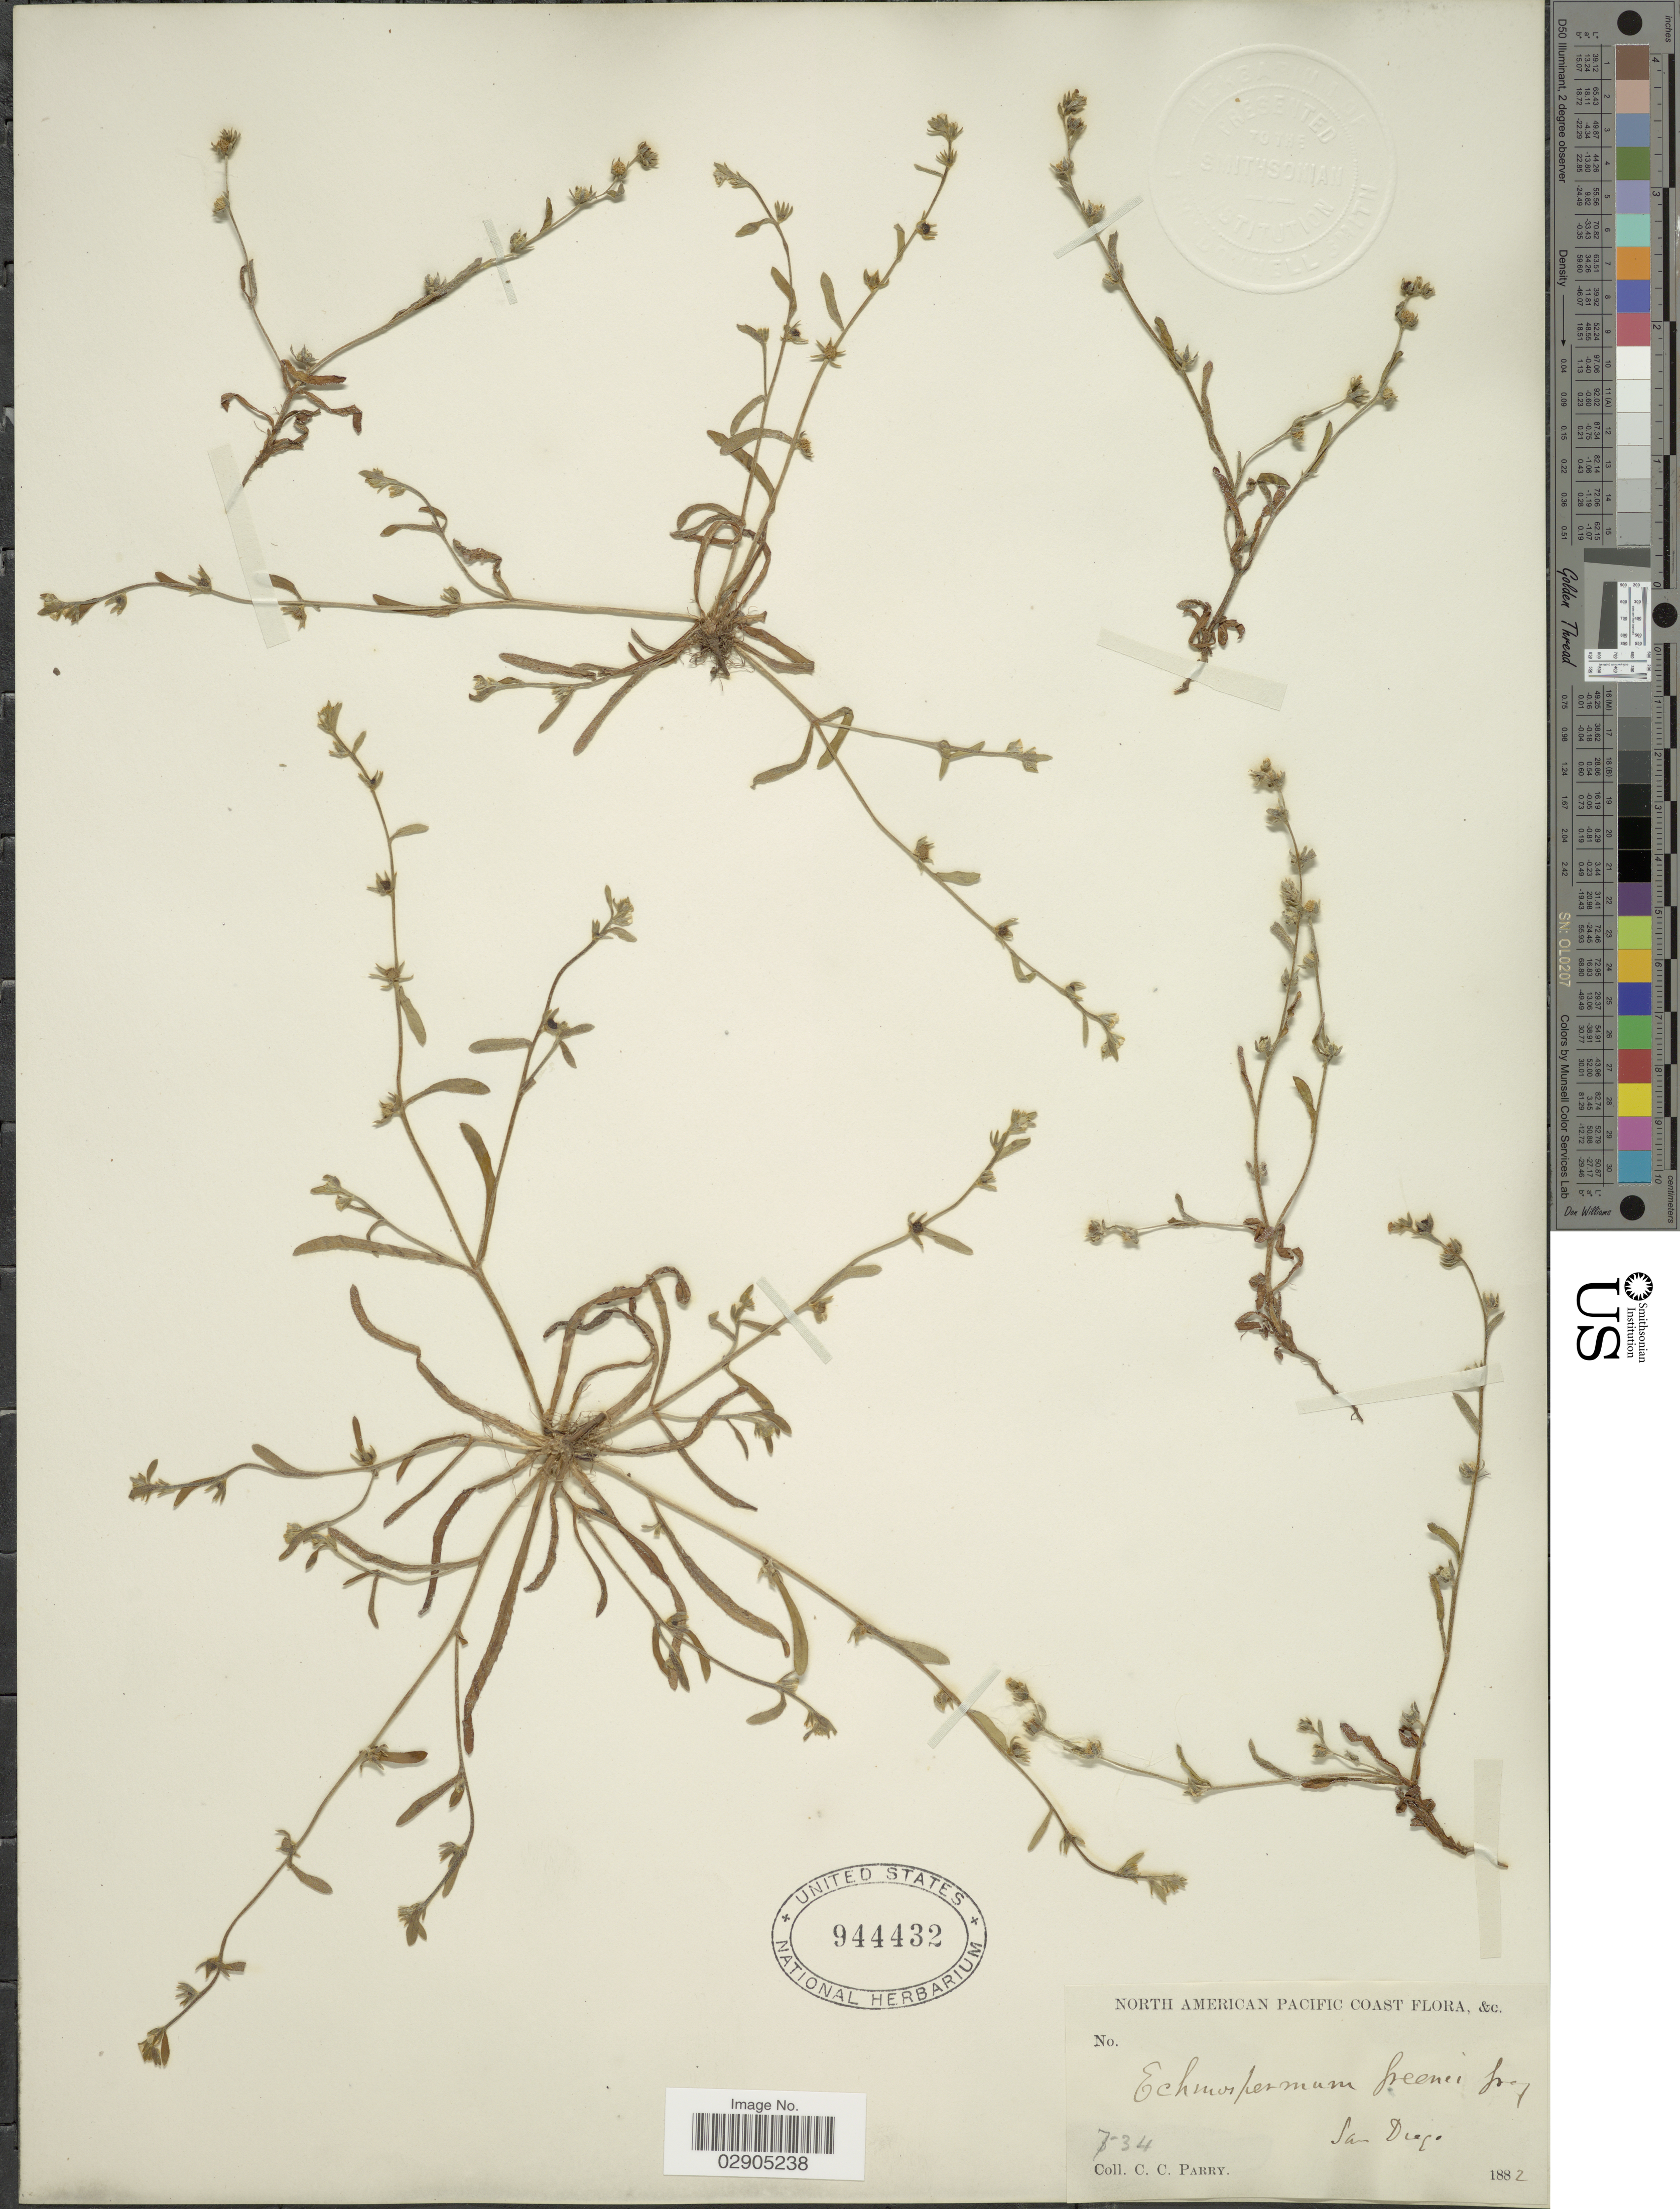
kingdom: Plantae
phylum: Tracheophyta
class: Magnoliopsida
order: Boraginales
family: Boraginaceae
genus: Allocarya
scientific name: Allocarya greenei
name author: (A. Gray) S.W. Greene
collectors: C. C. Parry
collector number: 734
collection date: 1882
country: United States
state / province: California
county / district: San Diego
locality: North American Pacific Coast. San Diego.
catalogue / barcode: US 944432